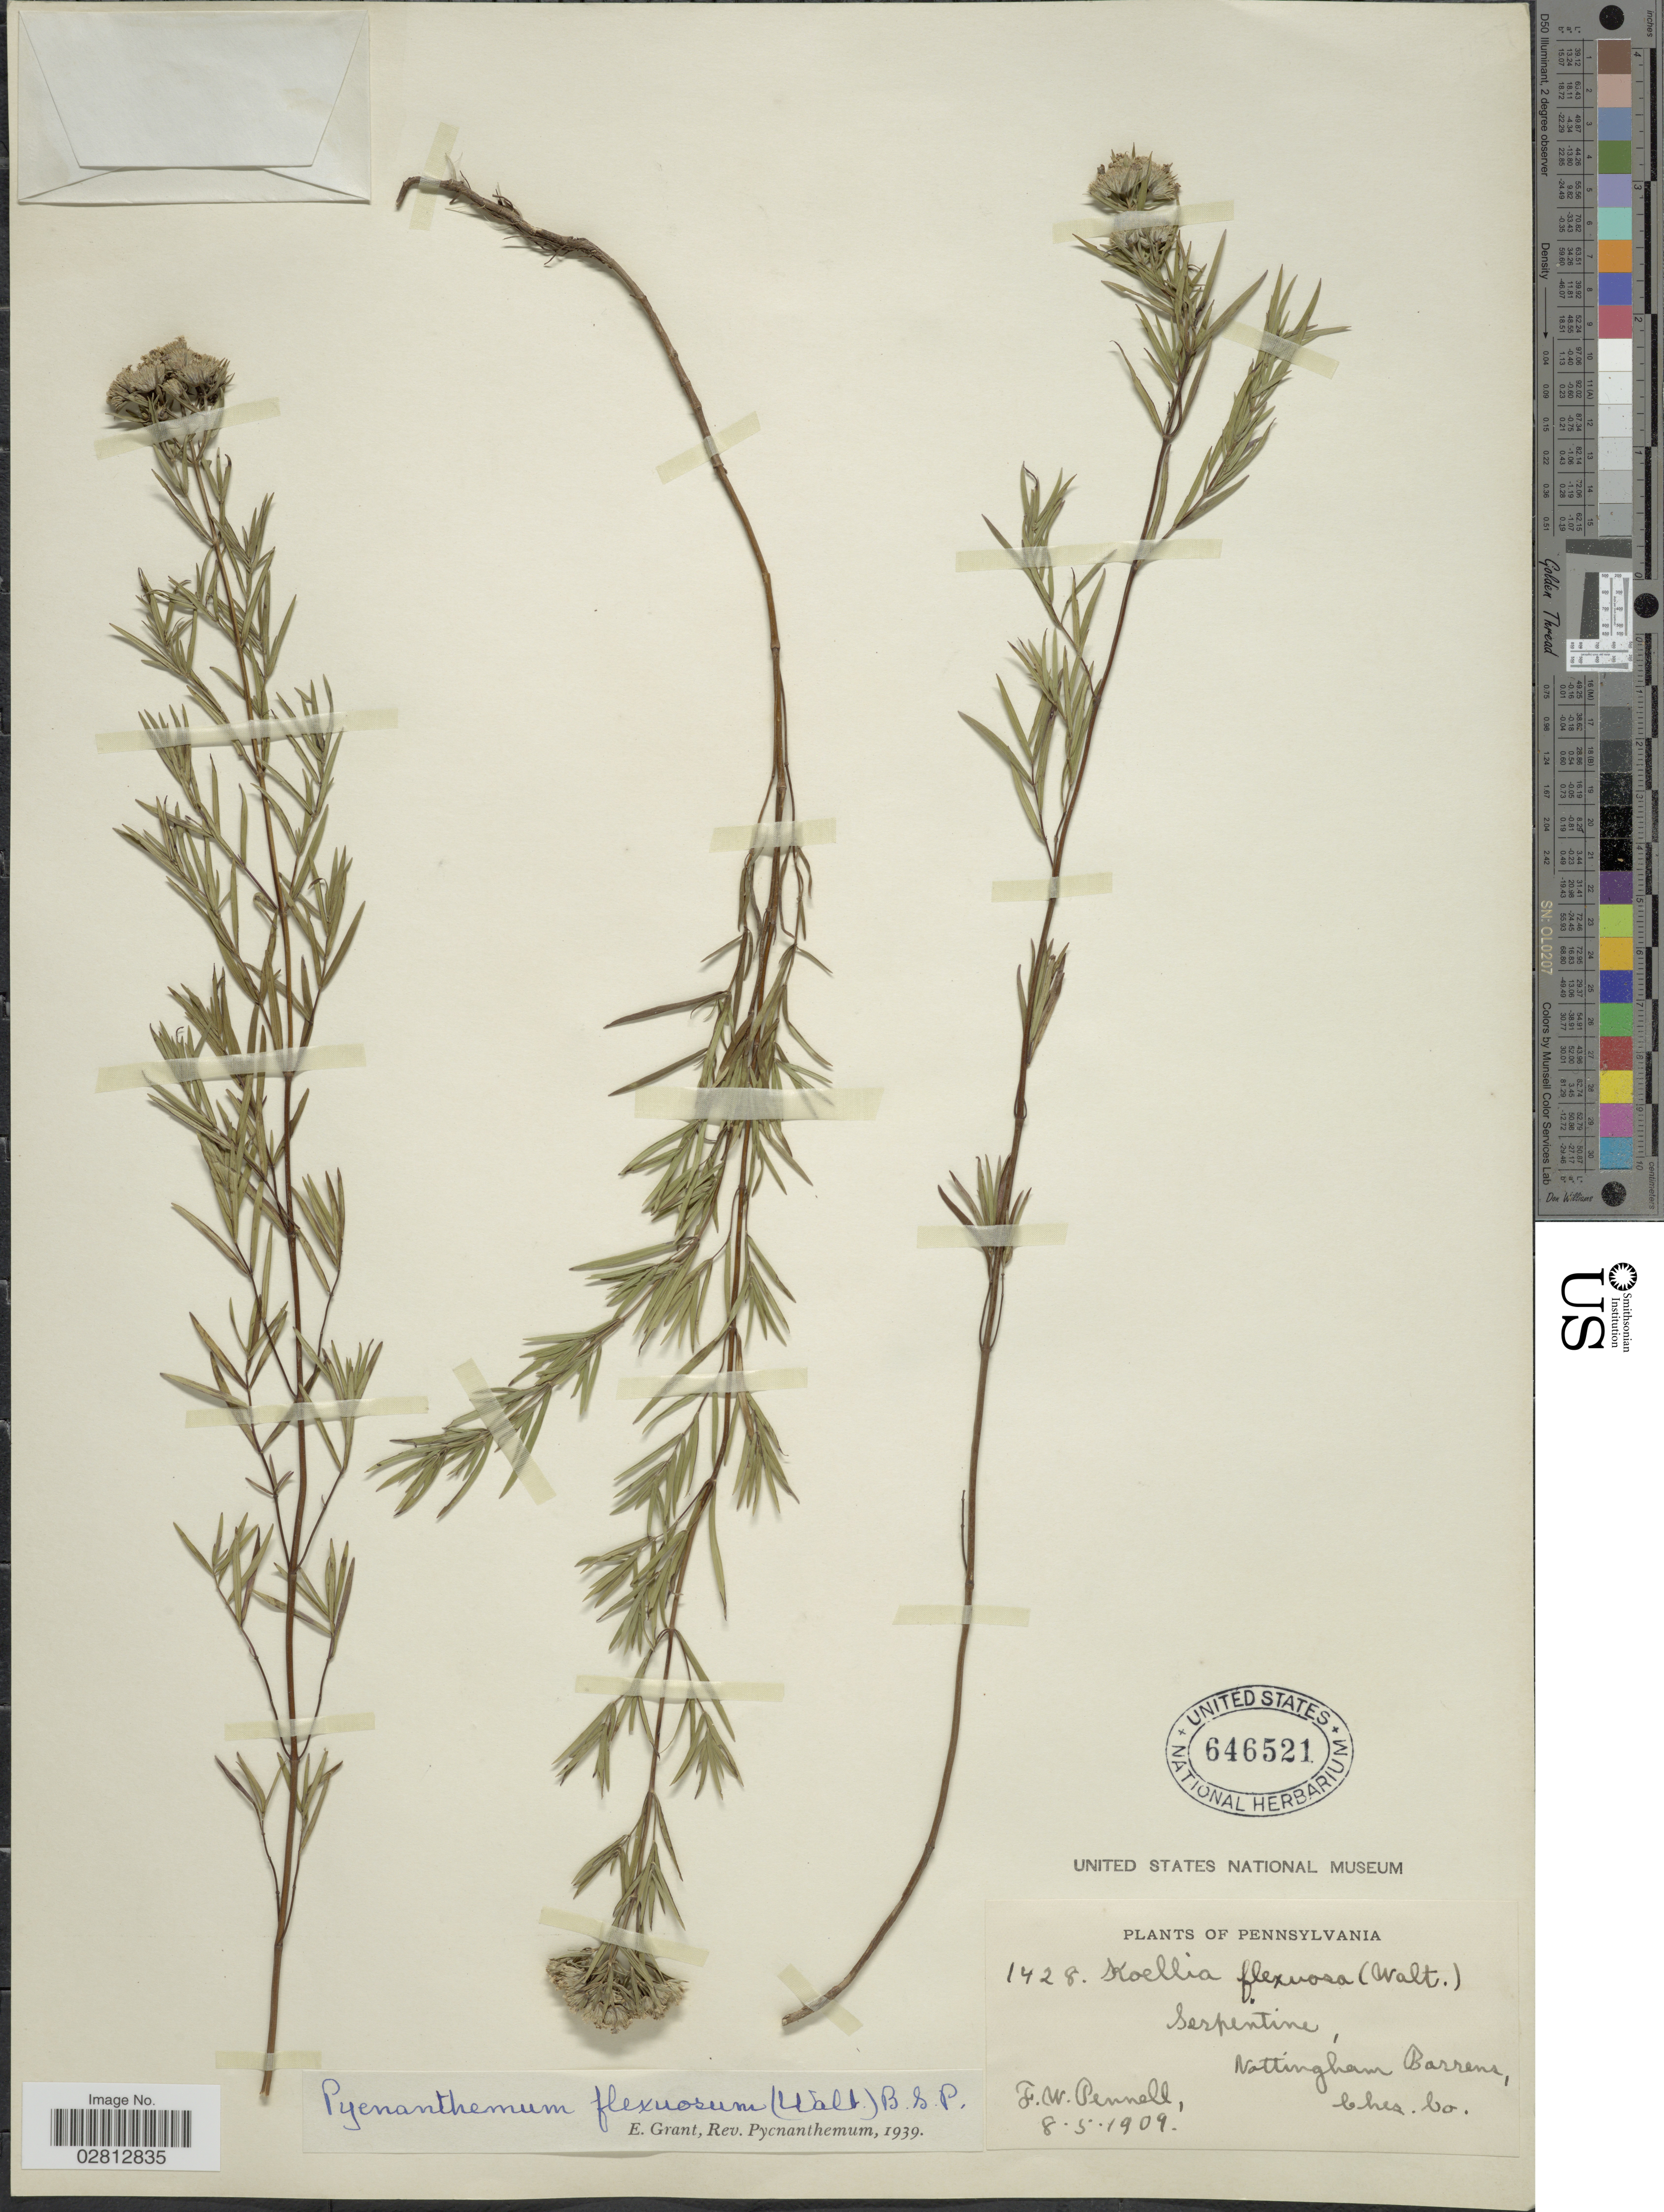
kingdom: Plantae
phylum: Tracheophyta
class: Magnoliopsida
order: Lamiales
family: Lamiaceae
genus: Pycnanthemum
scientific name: Pycnanthemum tenuifolium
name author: Schrad.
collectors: F. W. Pennell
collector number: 1428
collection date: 1909-05-08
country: United States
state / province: Pennsylvania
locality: Serpentine, Nottingham Barrens, Ches. Co.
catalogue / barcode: US 646521